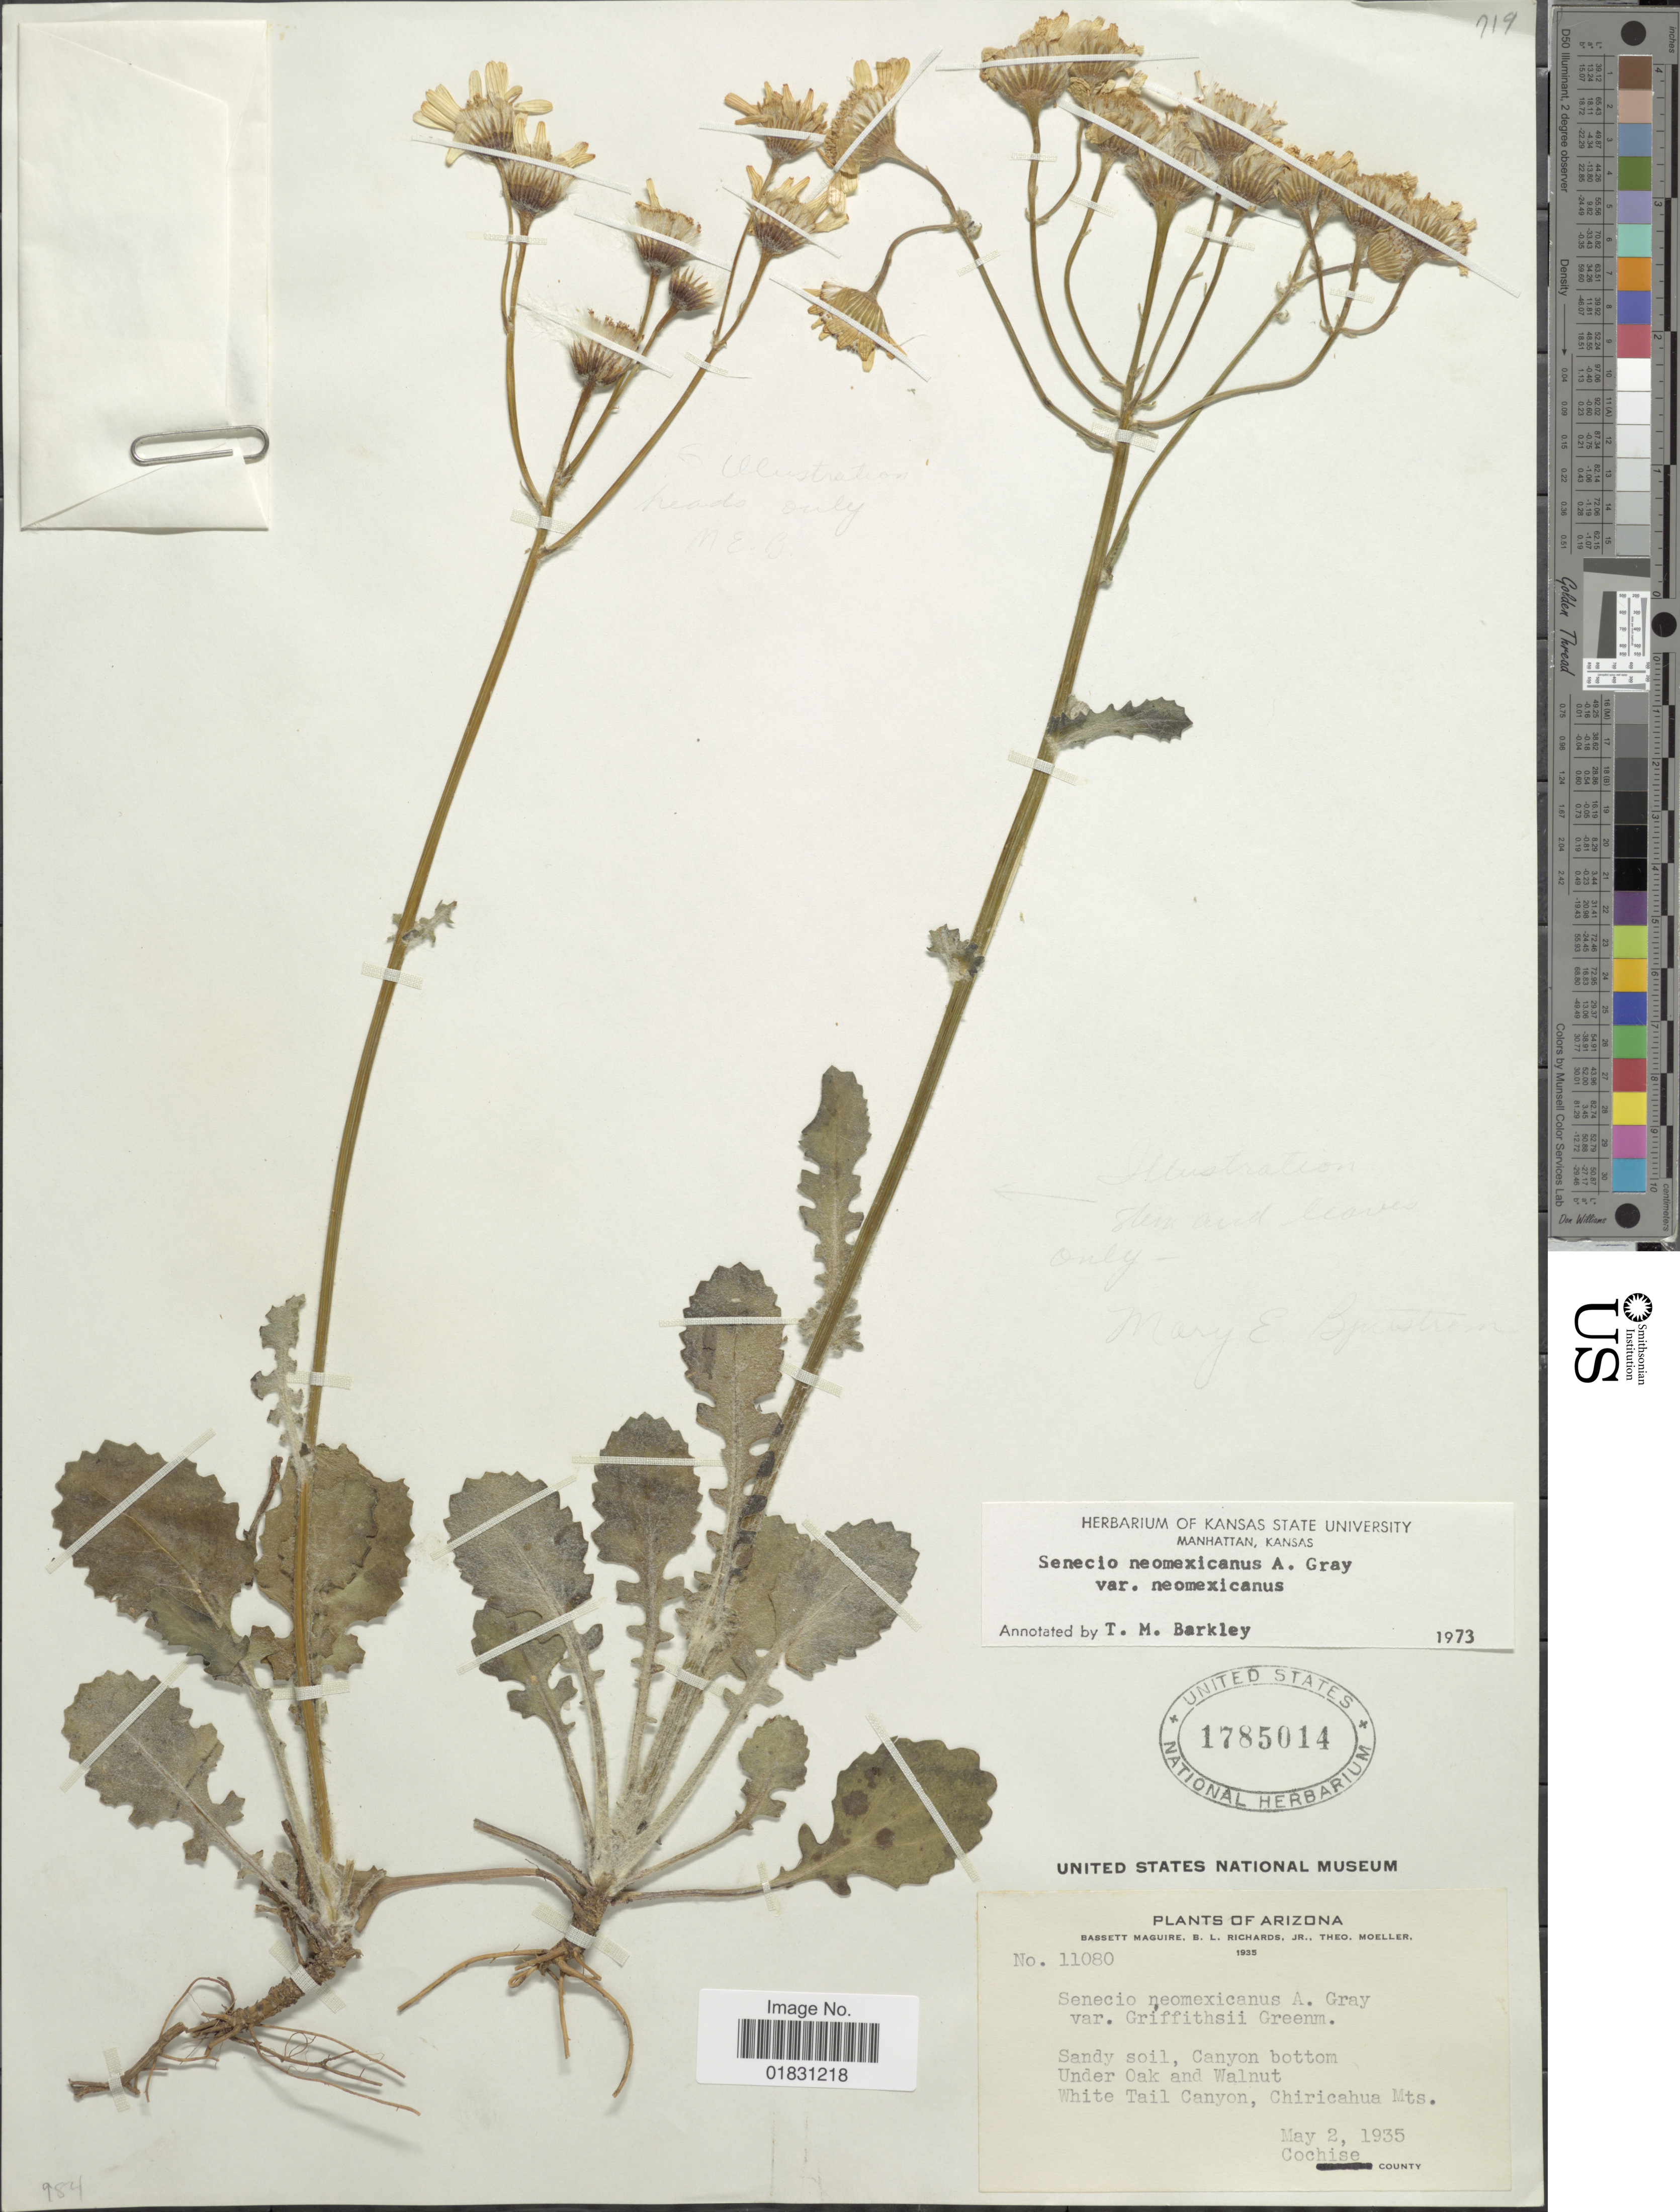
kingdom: Plantae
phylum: Tracheophyta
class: Magnoliopsida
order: Asterales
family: Asteraceae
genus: Packera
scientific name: Packera neomexicana var. neomexicana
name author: (A. Gray) W.A. Weber & Á. Löve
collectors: B. Maguire, B. Richards & T. Moeller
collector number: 11080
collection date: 1935-05-02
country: United States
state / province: Arizona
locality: Sandy soil, Canyon bottom Under Oak and Walnut White Tail Canyon, Chiricahua Mts, Cochise County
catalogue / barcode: US 1785014